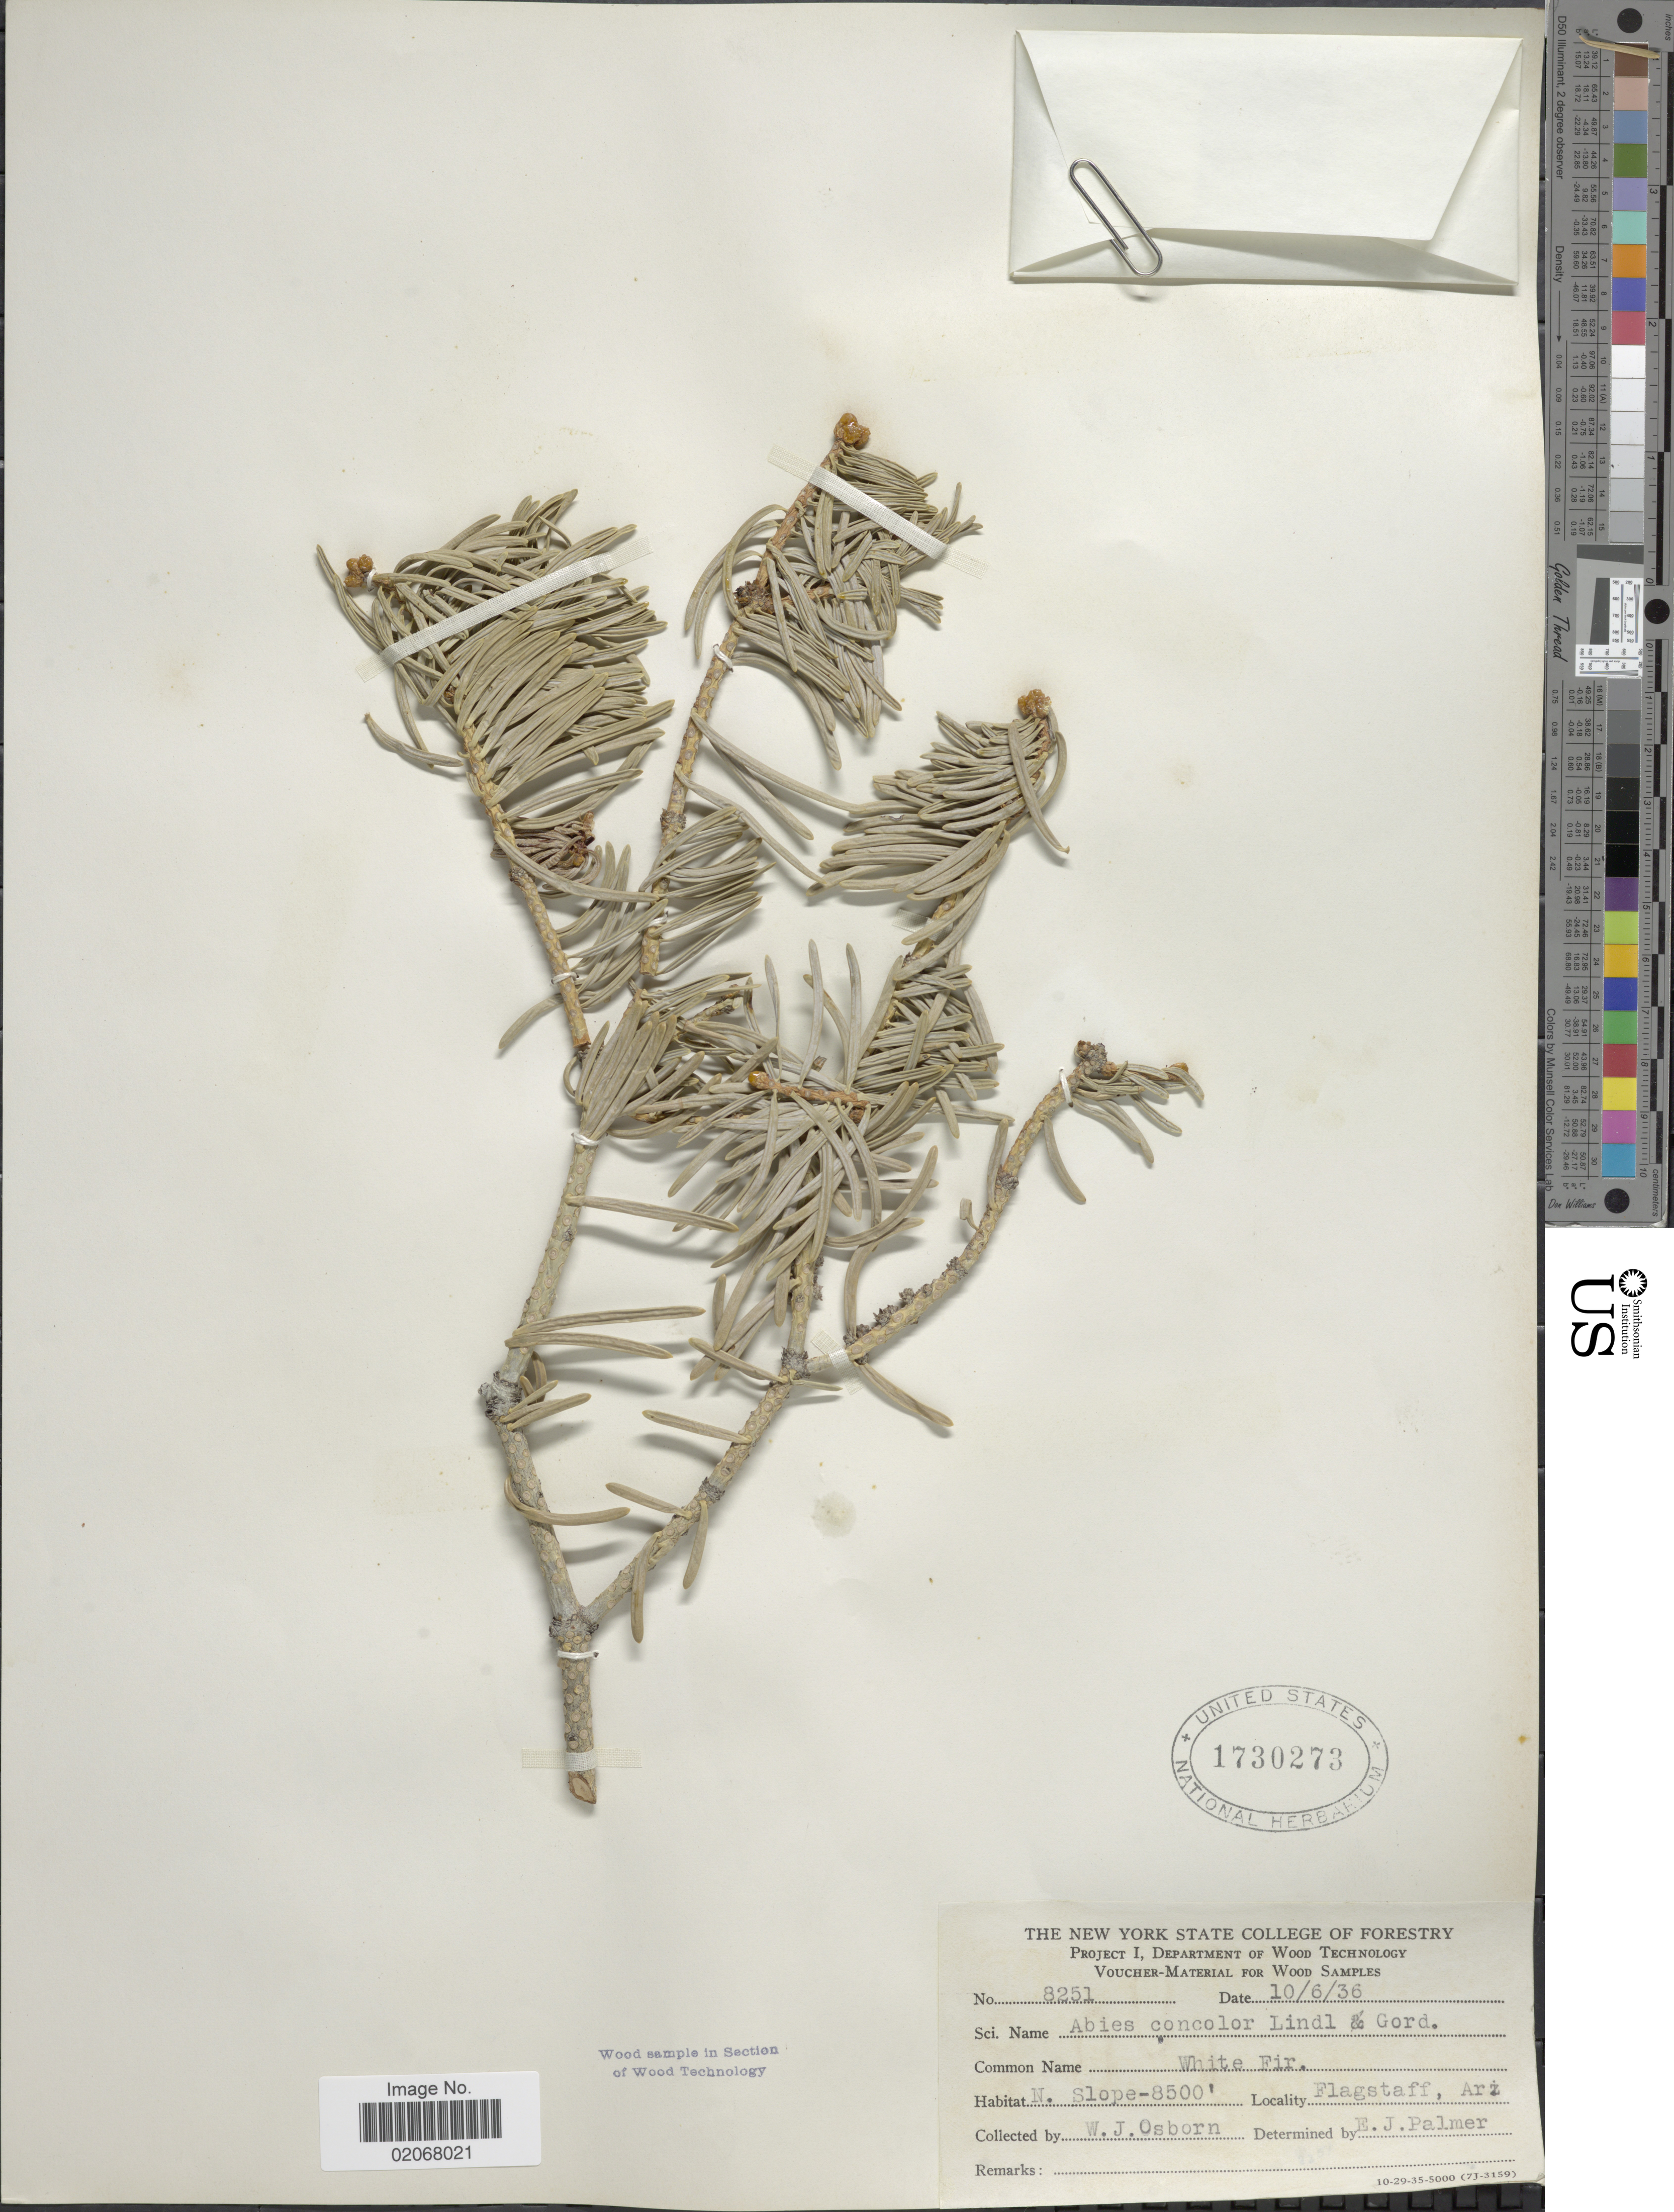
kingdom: Plantae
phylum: Tracheophyta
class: Pinopsida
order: Pinales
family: Pinaceae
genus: Abies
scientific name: Abies concolor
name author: (Gordon & Glend.) Lindl. ex Hildebr.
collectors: W. Osborn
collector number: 8251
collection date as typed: Transcribed d/m/y: 10/6/36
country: United States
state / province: Arizona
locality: Flagstaff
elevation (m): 2591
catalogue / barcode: US 1730273